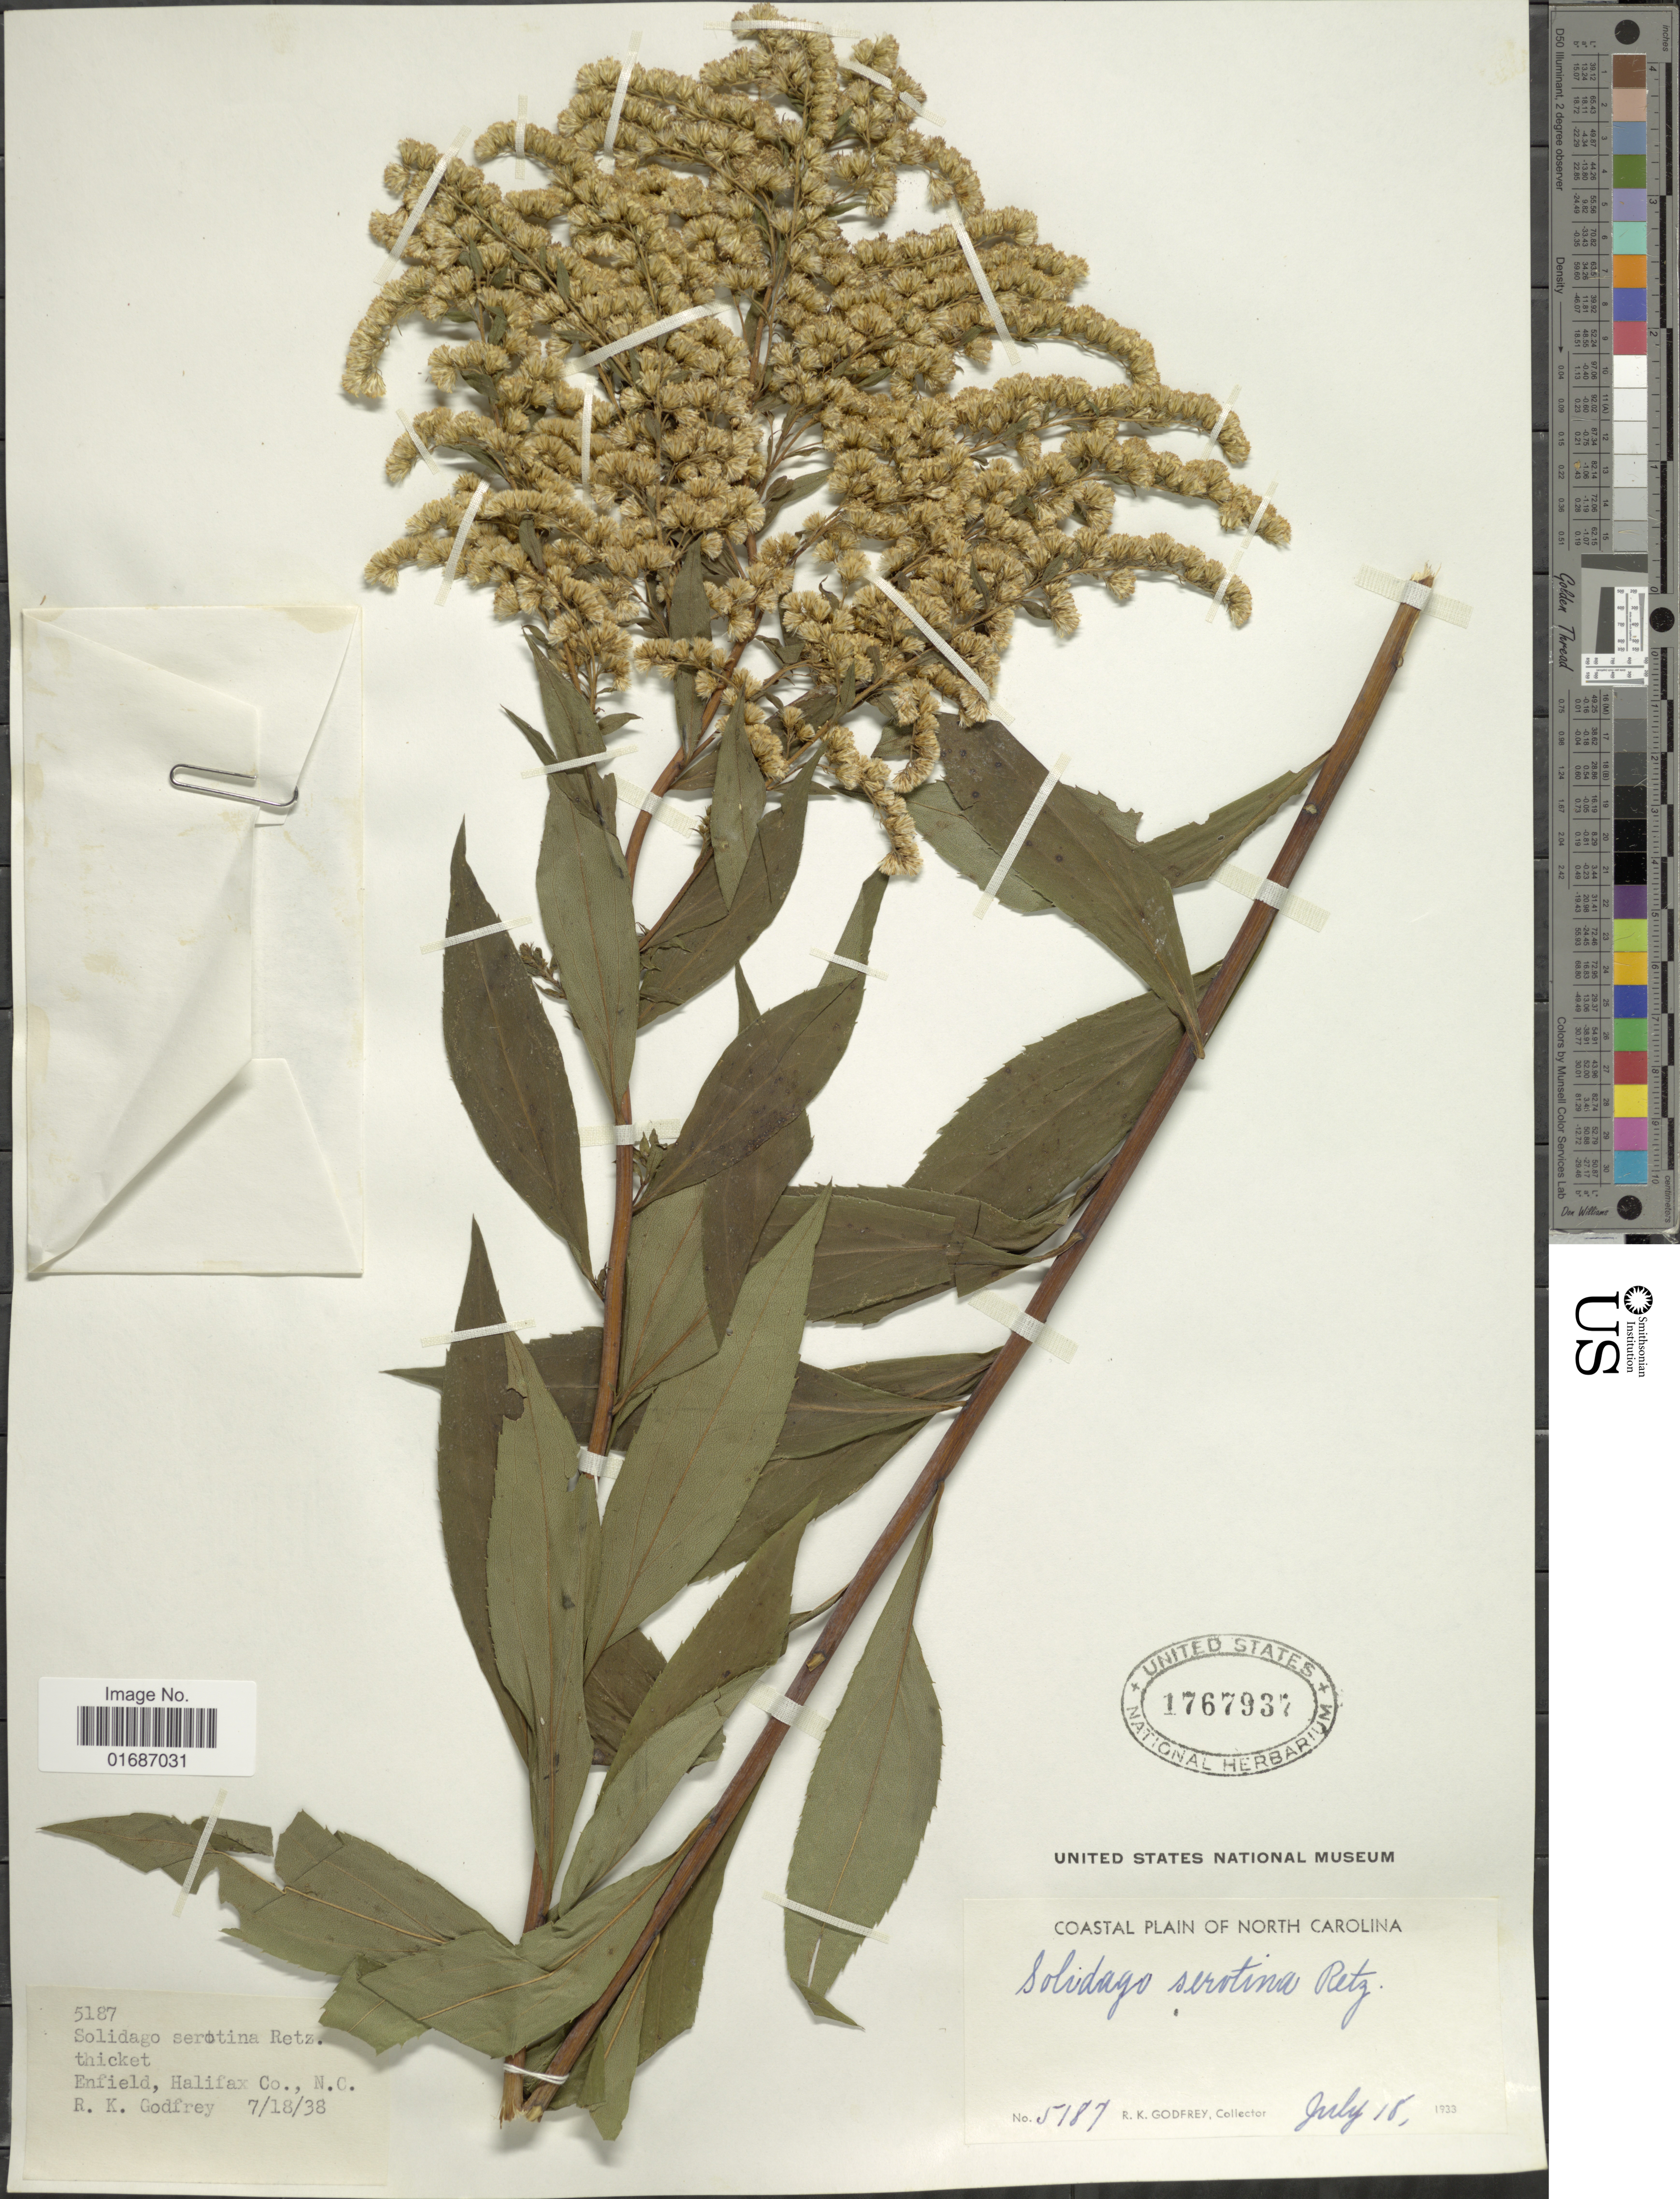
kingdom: Plantae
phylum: Tracheophyta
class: Magnoliopsida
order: Asterales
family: Asteraceae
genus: Solidago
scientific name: Solidago gigantea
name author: Aiton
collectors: R. K. Godfrey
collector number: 5187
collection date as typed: Transcribed d/m/y: 18/7/38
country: United States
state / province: North Carolina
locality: Enfield, Halifax Co., N. C.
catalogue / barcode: US 1767937